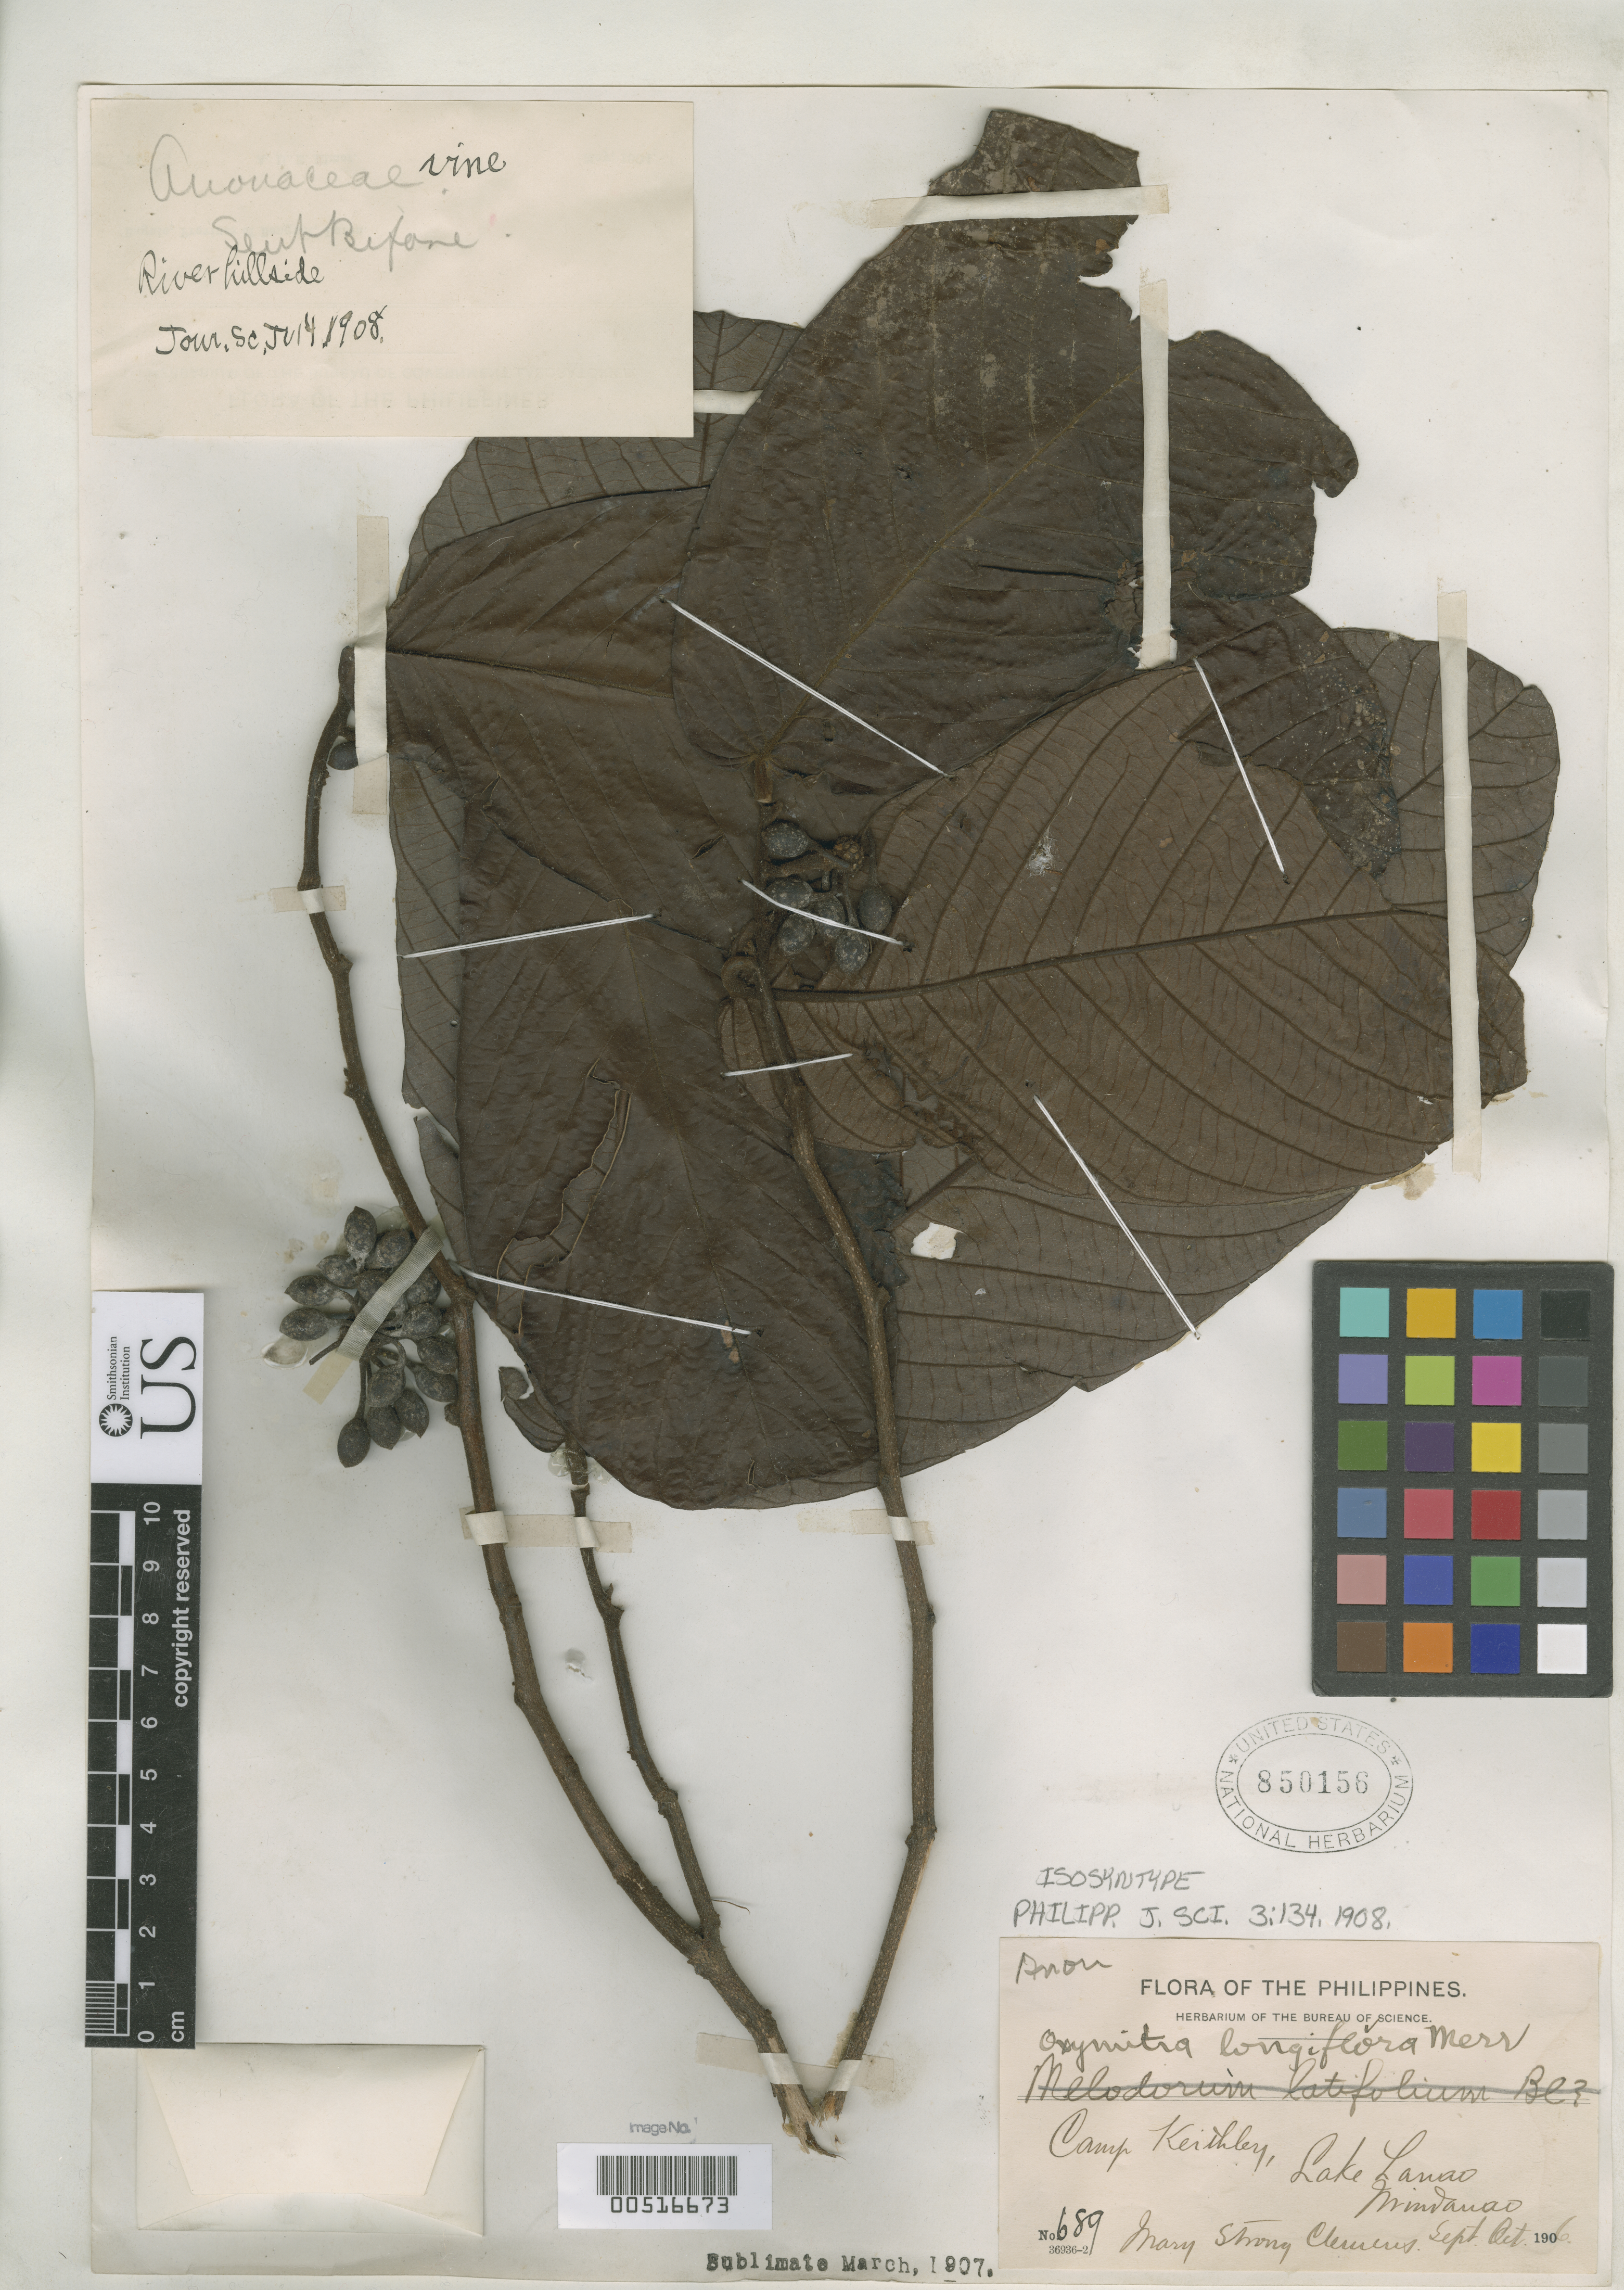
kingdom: Plantae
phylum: Tracheophyta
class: Magnoliopsida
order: Magnoliales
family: Annonaceae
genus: Oxymitra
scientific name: Oxymitra longiflora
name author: Merr.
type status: Isosyntype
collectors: M. S. Clemens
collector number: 689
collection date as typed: Sep 1906 to -- Oct 1906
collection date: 1906-09/1906-10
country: Philippines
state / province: Muslim Mindanao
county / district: Lanao del Sur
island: Mindanao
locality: Camp Keithley, Lake Lanao.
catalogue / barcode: US 850156